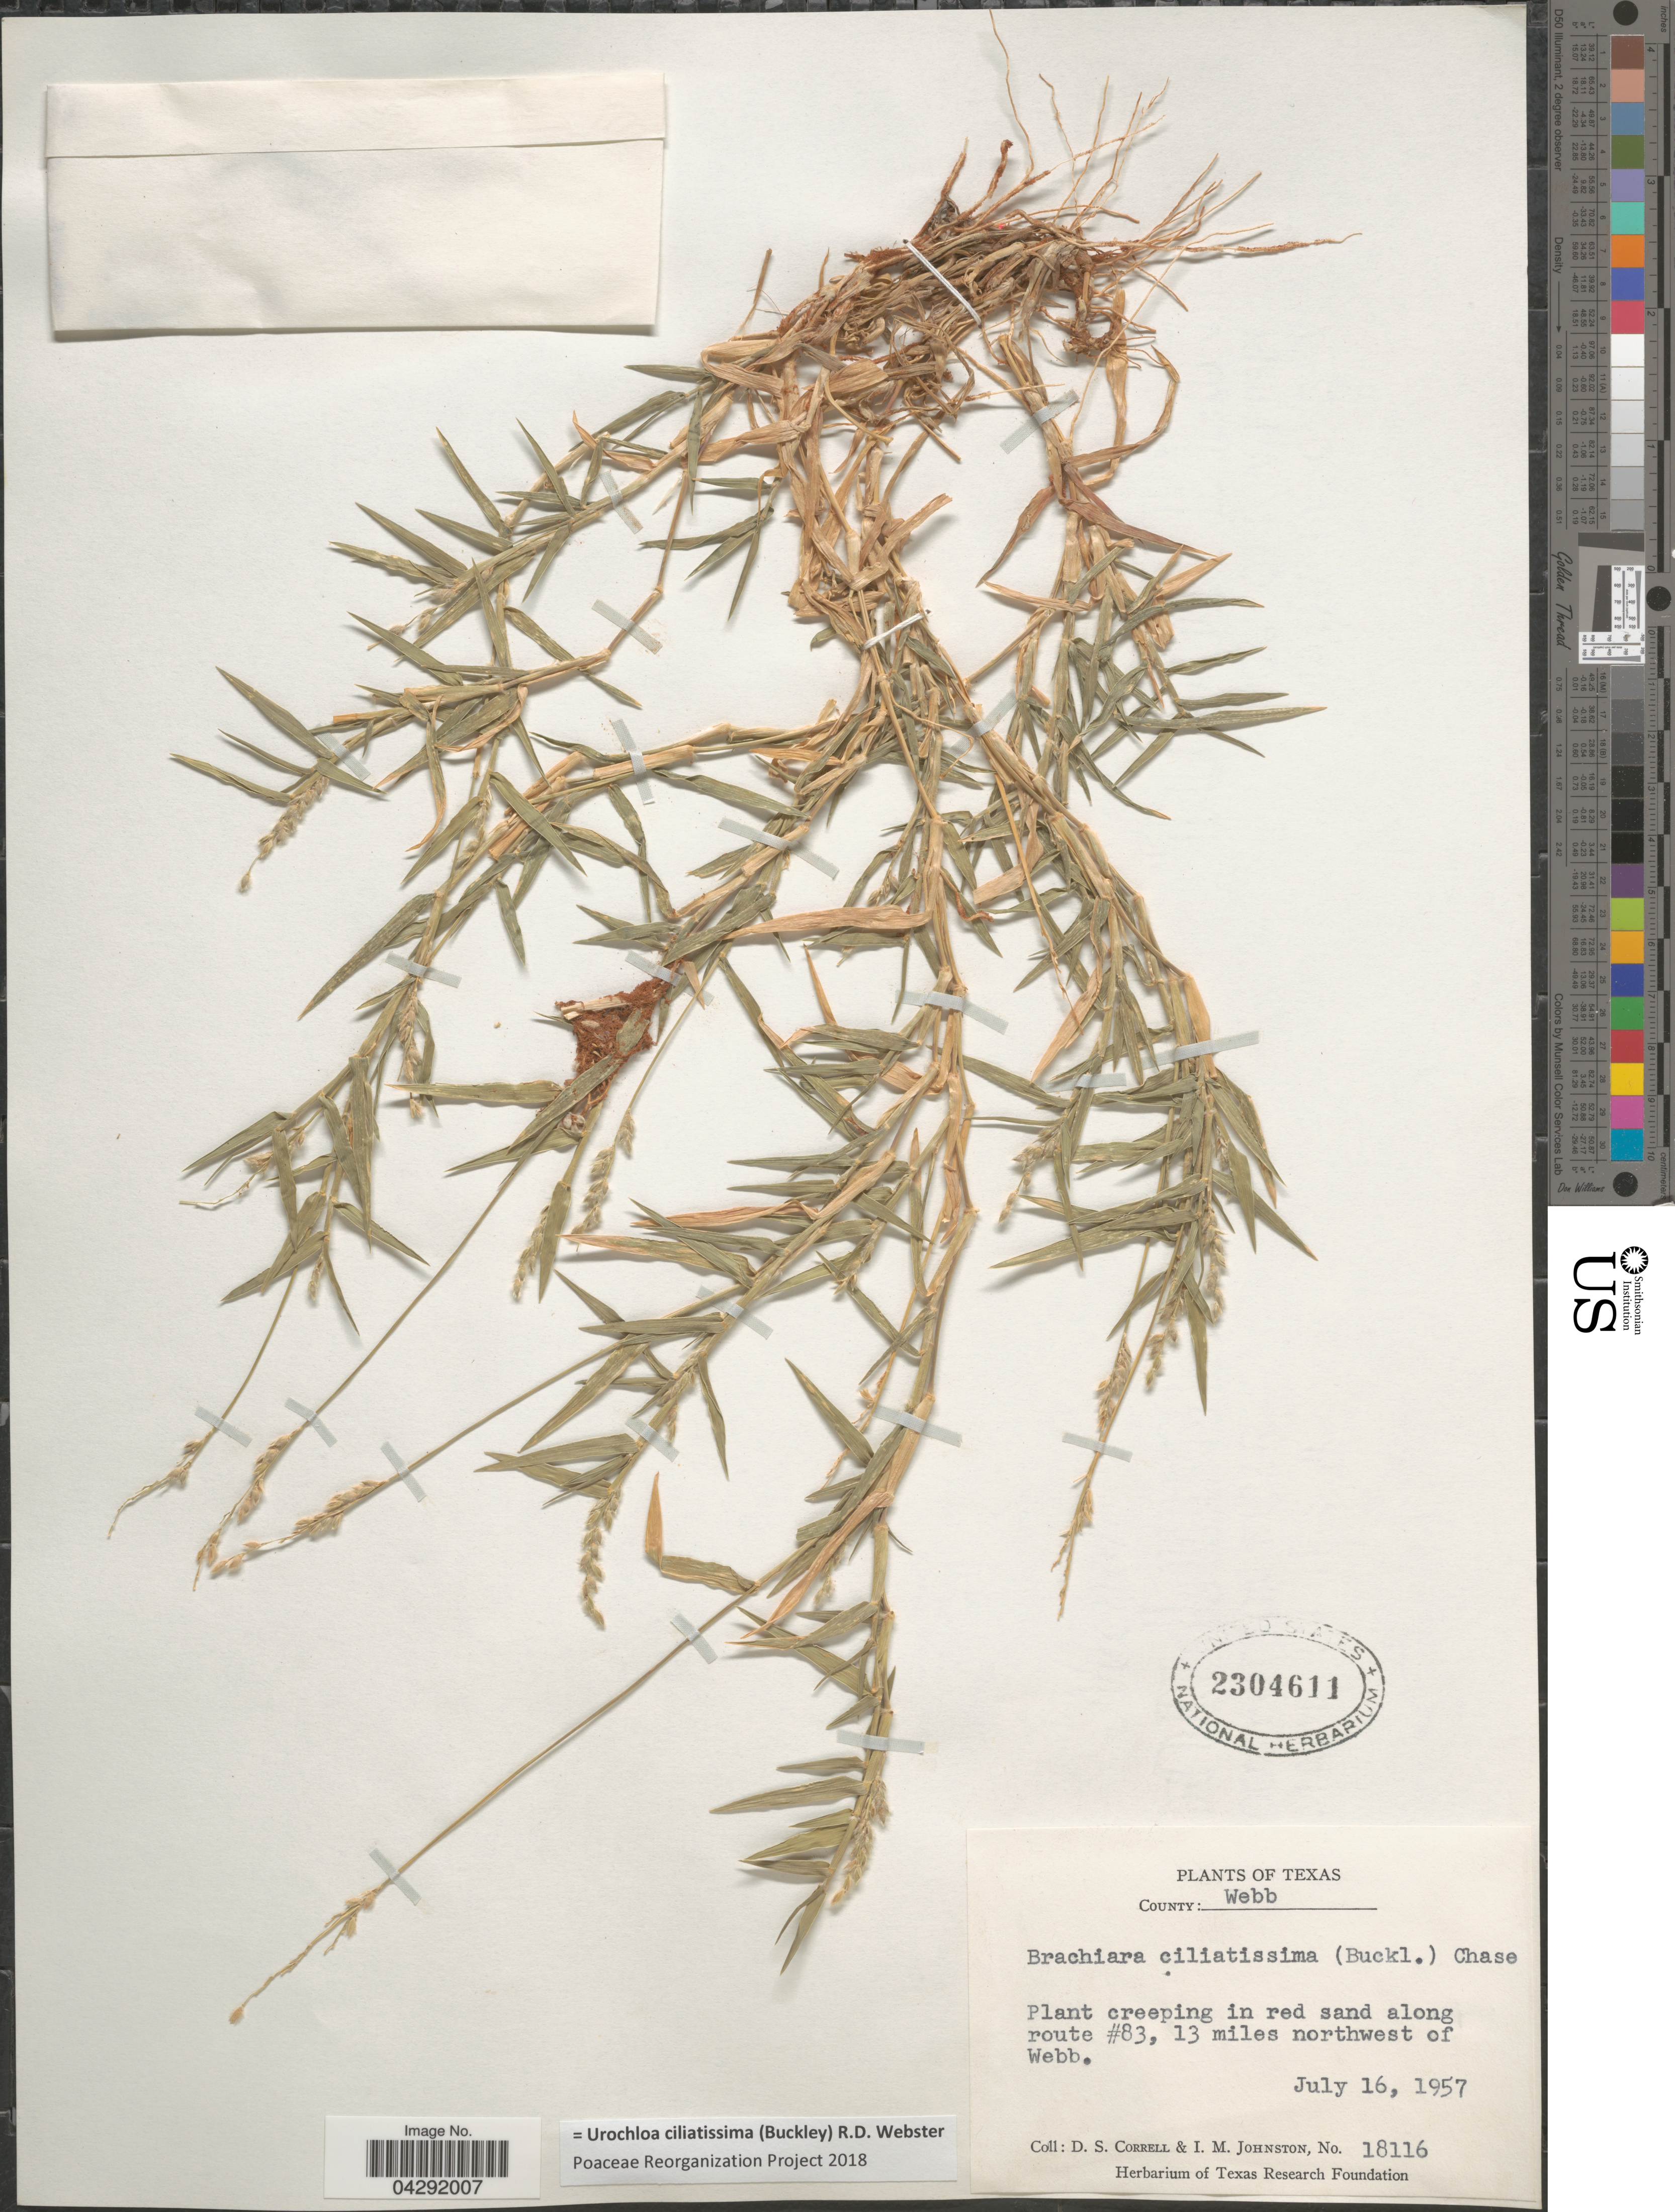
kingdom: Plantae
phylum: Tracheophyta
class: Liliopsida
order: Poales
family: Poaceae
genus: Urochloa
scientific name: Urochloa ciliatissima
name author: (Buckley) R.D. Webster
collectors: D. S. Correll & I.M. Johnston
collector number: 18116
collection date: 1957-07-16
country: United States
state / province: Texas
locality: County: Webb. Plant creeping in red sand along route #83, 13 miles northwest of Webb.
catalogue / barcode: US 2304611